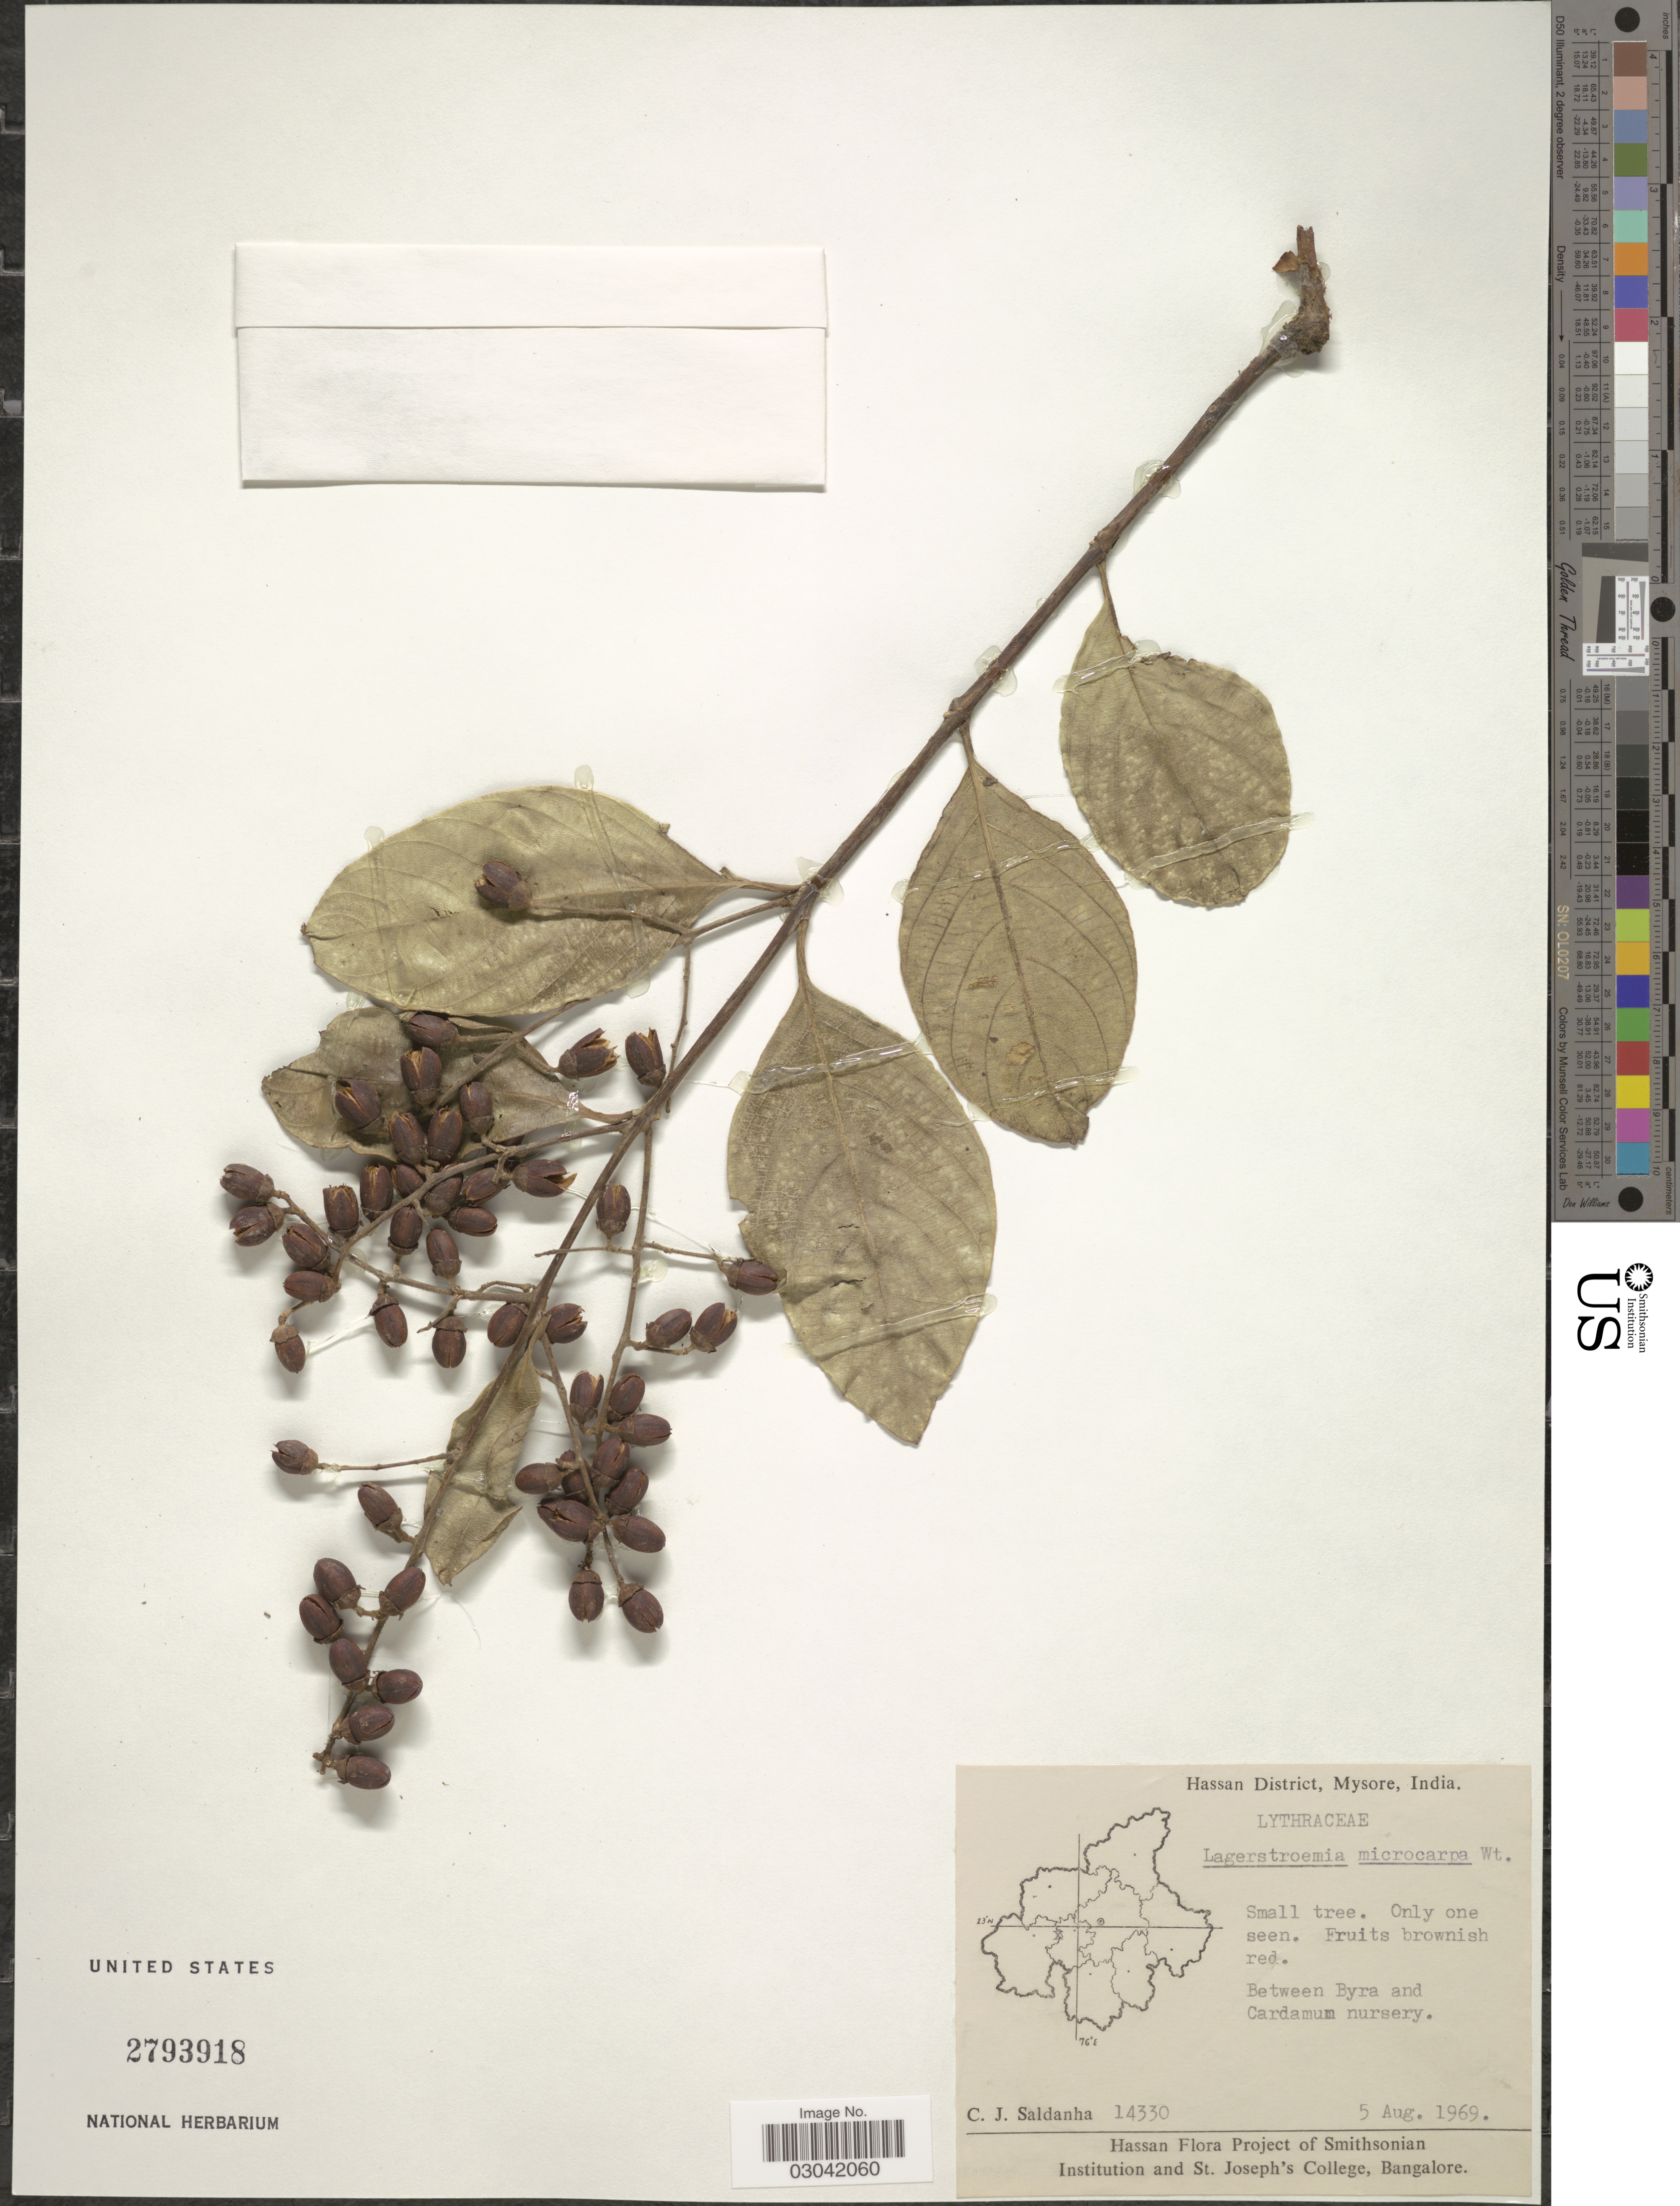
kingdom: Plantae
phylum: Tracheophyta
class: Magnoliopsida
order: Myrtales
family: Lythraceae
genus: Lagerstroemia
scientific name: Lagerstroemia microcarpa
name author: Wight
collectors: C. J. Saldanha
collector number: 14330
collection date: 1969-08-05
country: India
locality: Hassan District, Mysore. Between Byra and Cardamun nursery.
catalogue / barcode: US 2793918